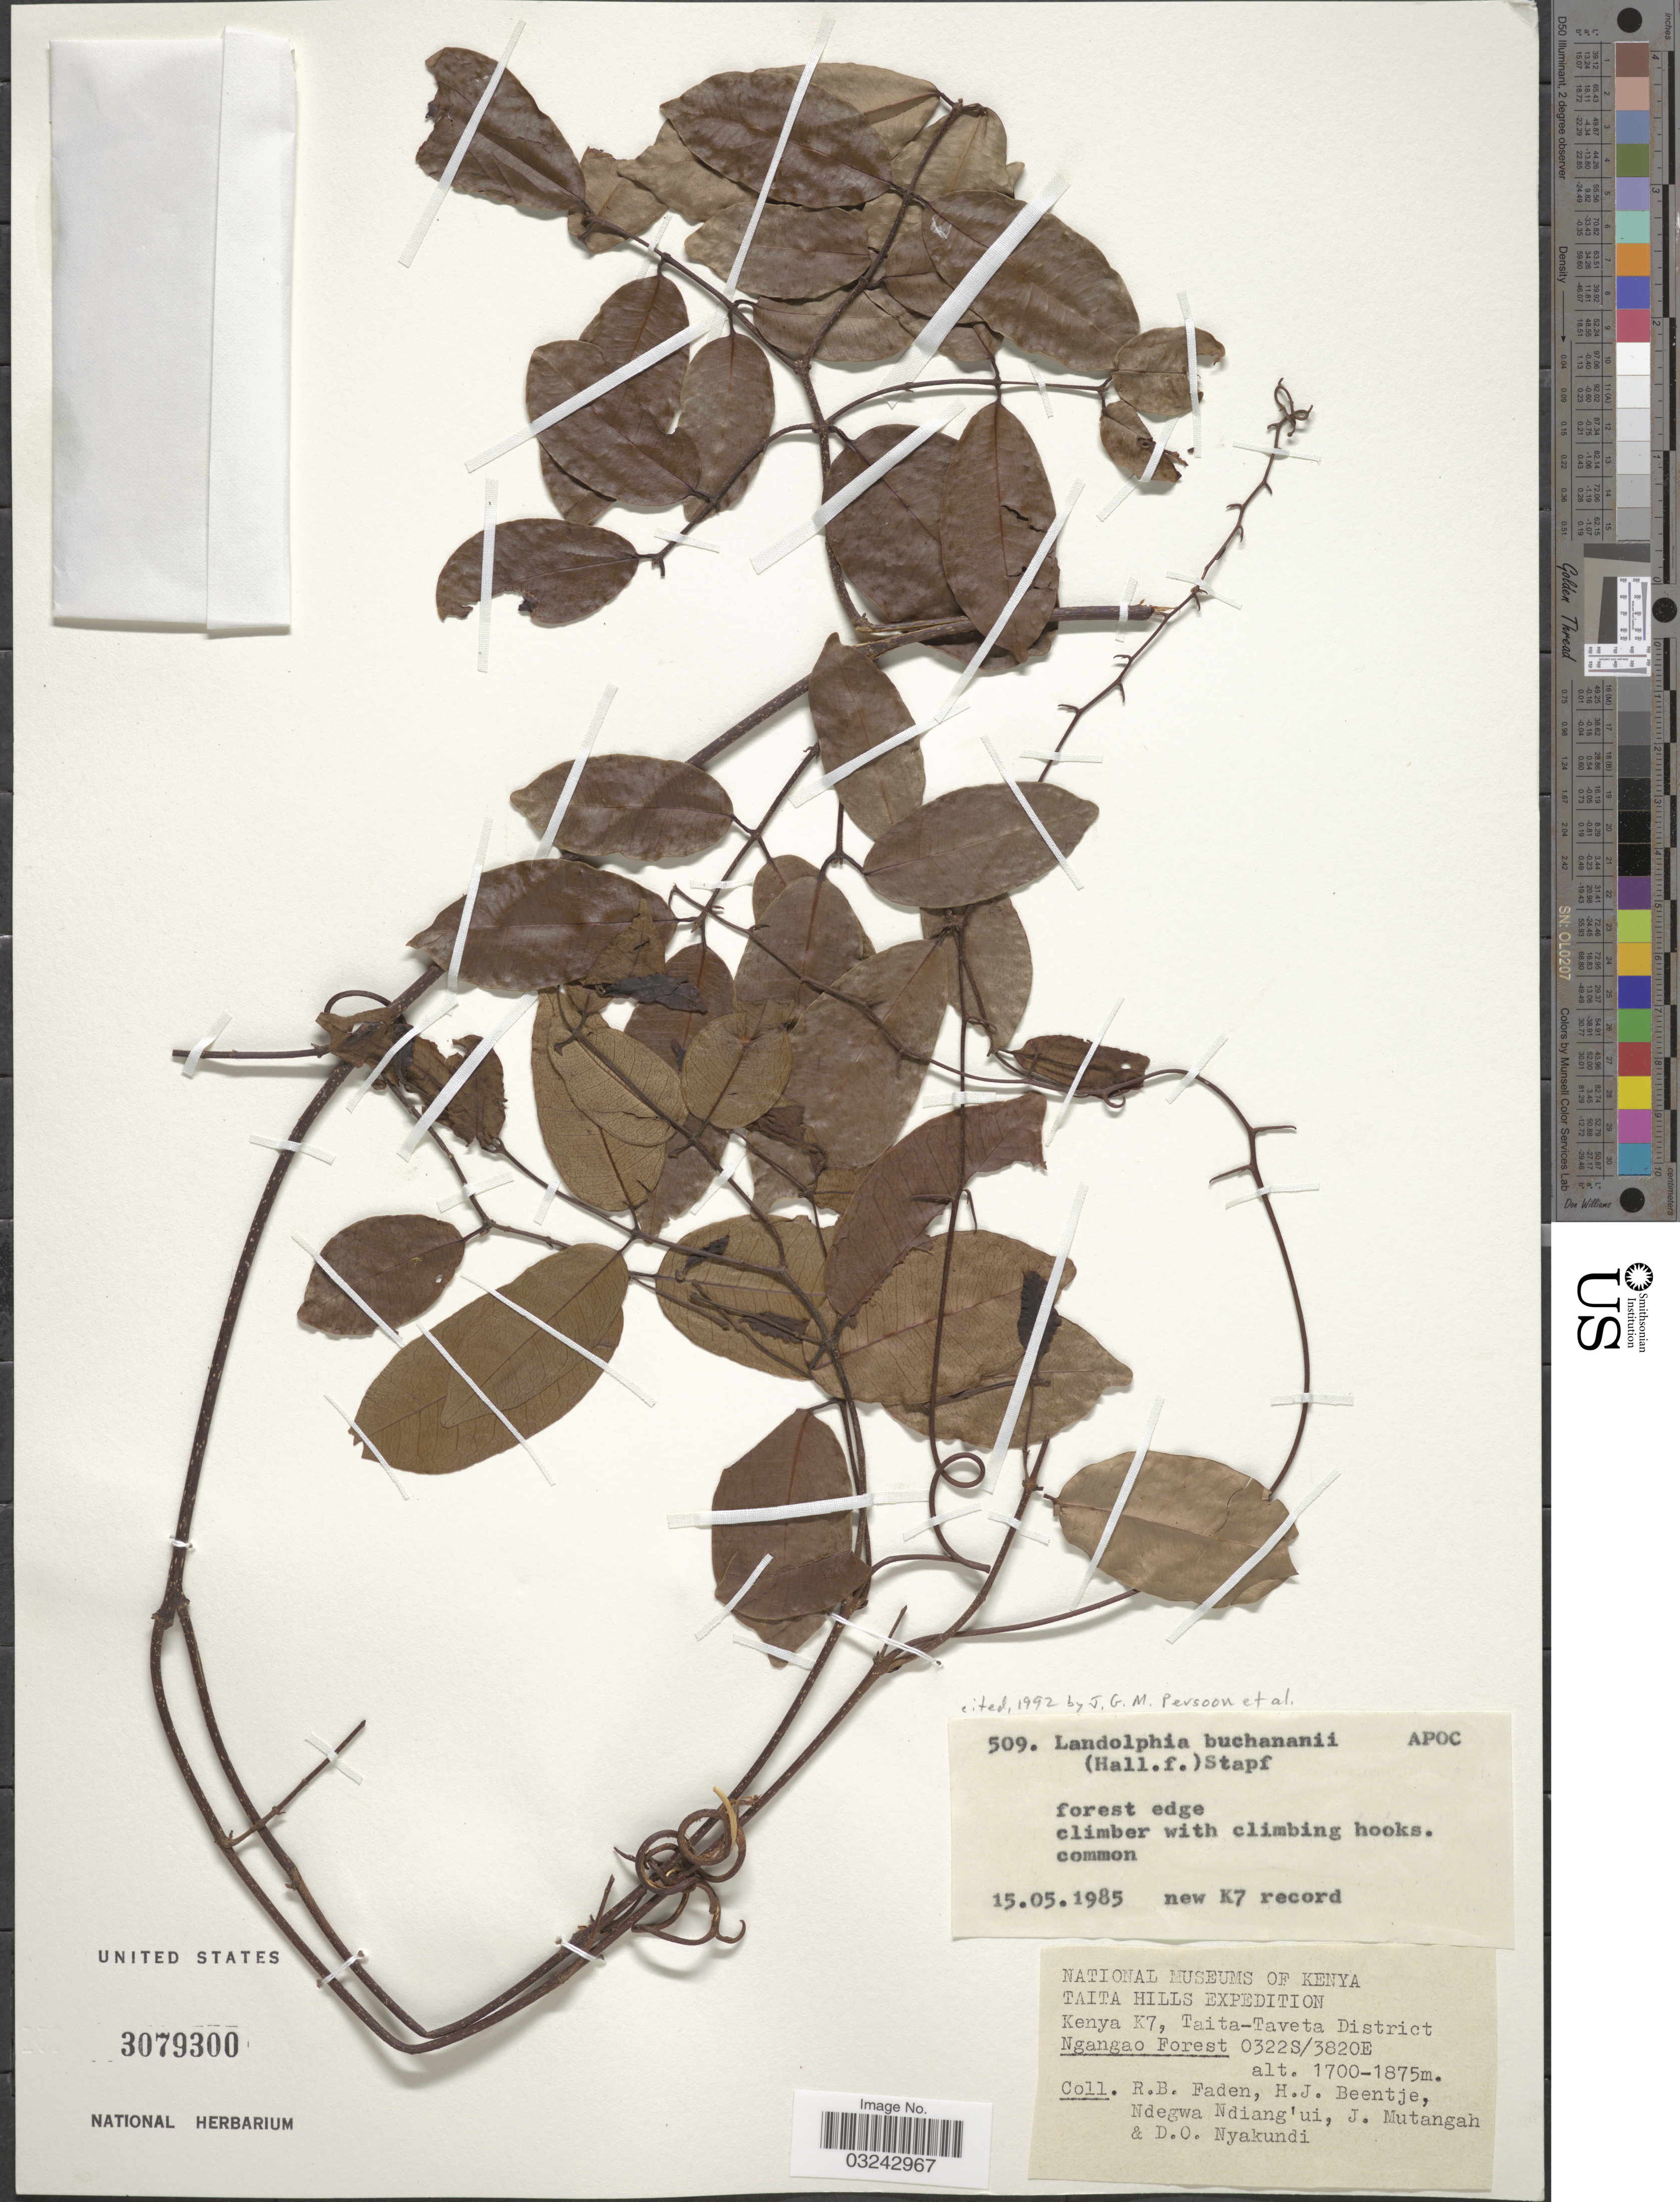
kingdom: Plantae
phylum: Tracheophyta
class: Magnoliopsida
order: Gentianales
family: Apocynaceae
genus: Landolphia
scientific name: Landolphia buchananii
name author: (Hallier f.) Stapf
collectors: R. B. Faden, H. J. Beentje, Ndegwa Ndiang'ui, J. Mutangah & D. Nyakundi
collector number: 509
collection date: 1985-05-15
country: Kenya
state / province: Taita Taveta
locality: Taita Hills, K7, Taita-Taveta District, Ngangao Forest.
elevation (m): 1700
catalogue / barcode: US 3079300